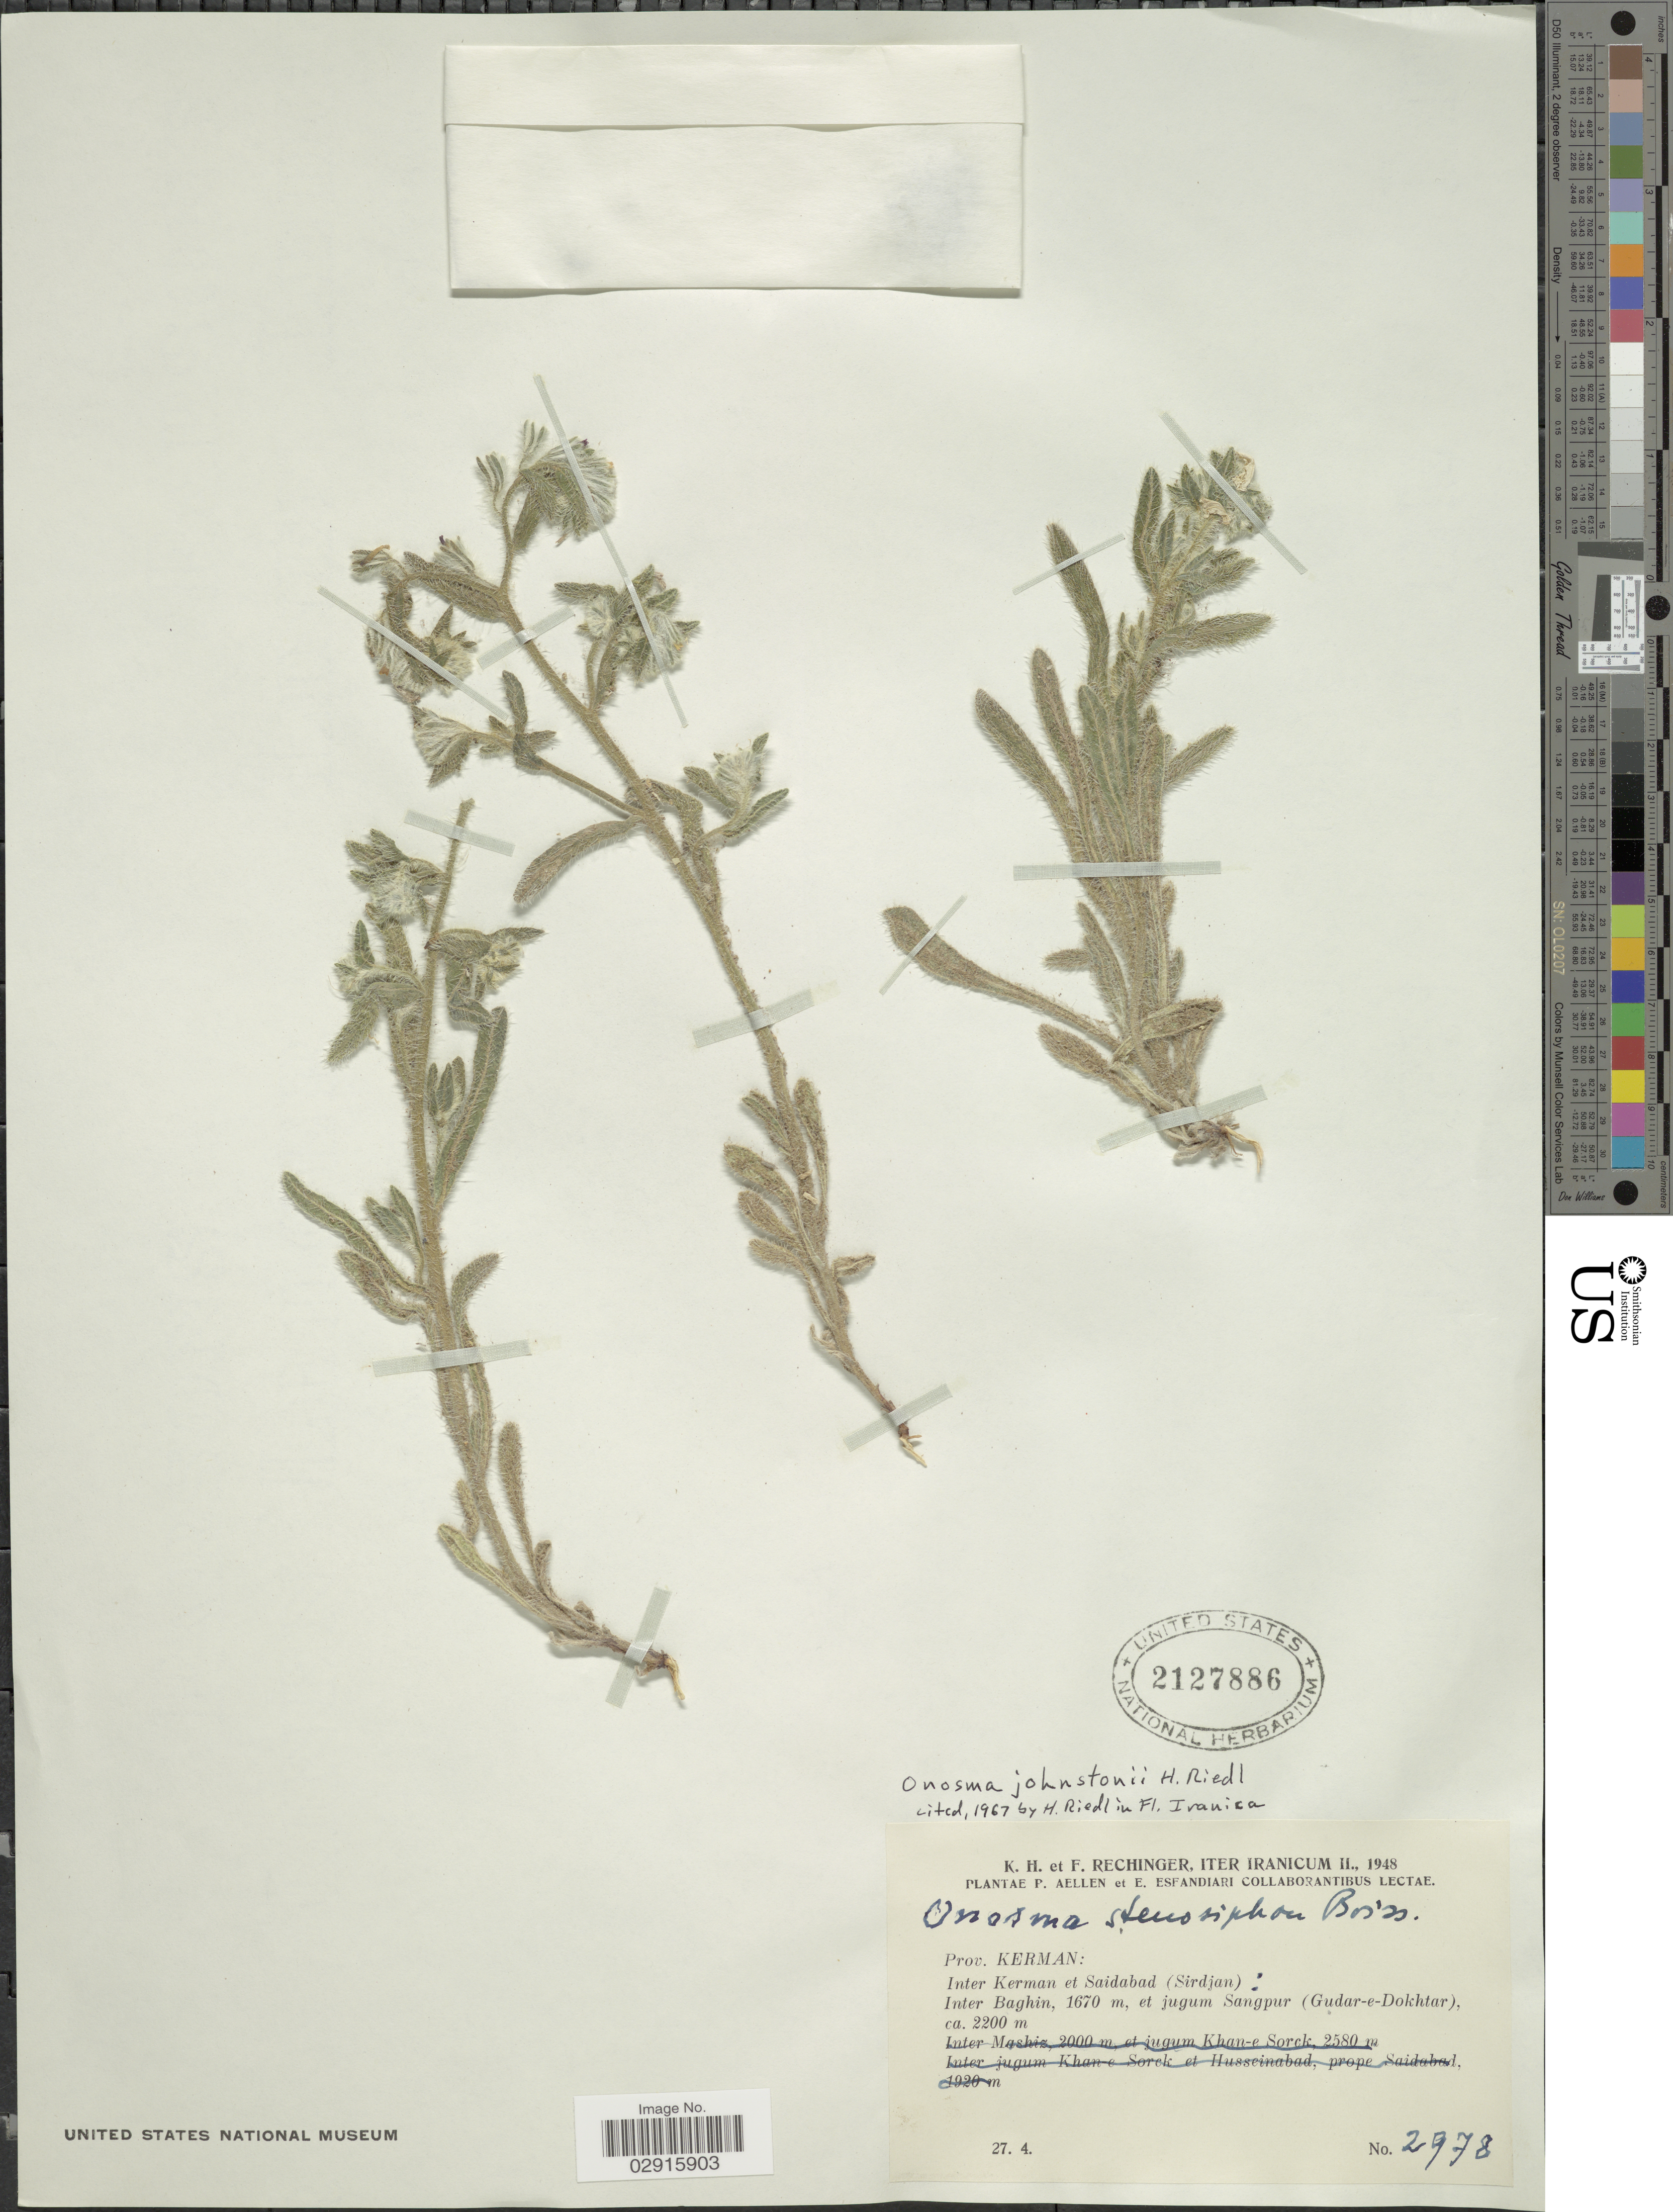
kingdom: Plantae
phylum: Tracheophyta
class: Magnoliopsida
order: Boraginales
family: Boraginaceae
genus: Onosma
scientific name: Onosma johnstonii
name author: Riedl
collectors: K. H. Rechinger & F. Rechinger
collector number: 2978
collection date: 1948-04-27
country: Iran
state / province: Kerman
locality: Inter Kerman et Saidabad (Sirdjan), Inter Baghin, et jugum Sangpur (Gudar-e-Dokhtar).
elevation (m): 2200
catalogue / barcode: US 2127886